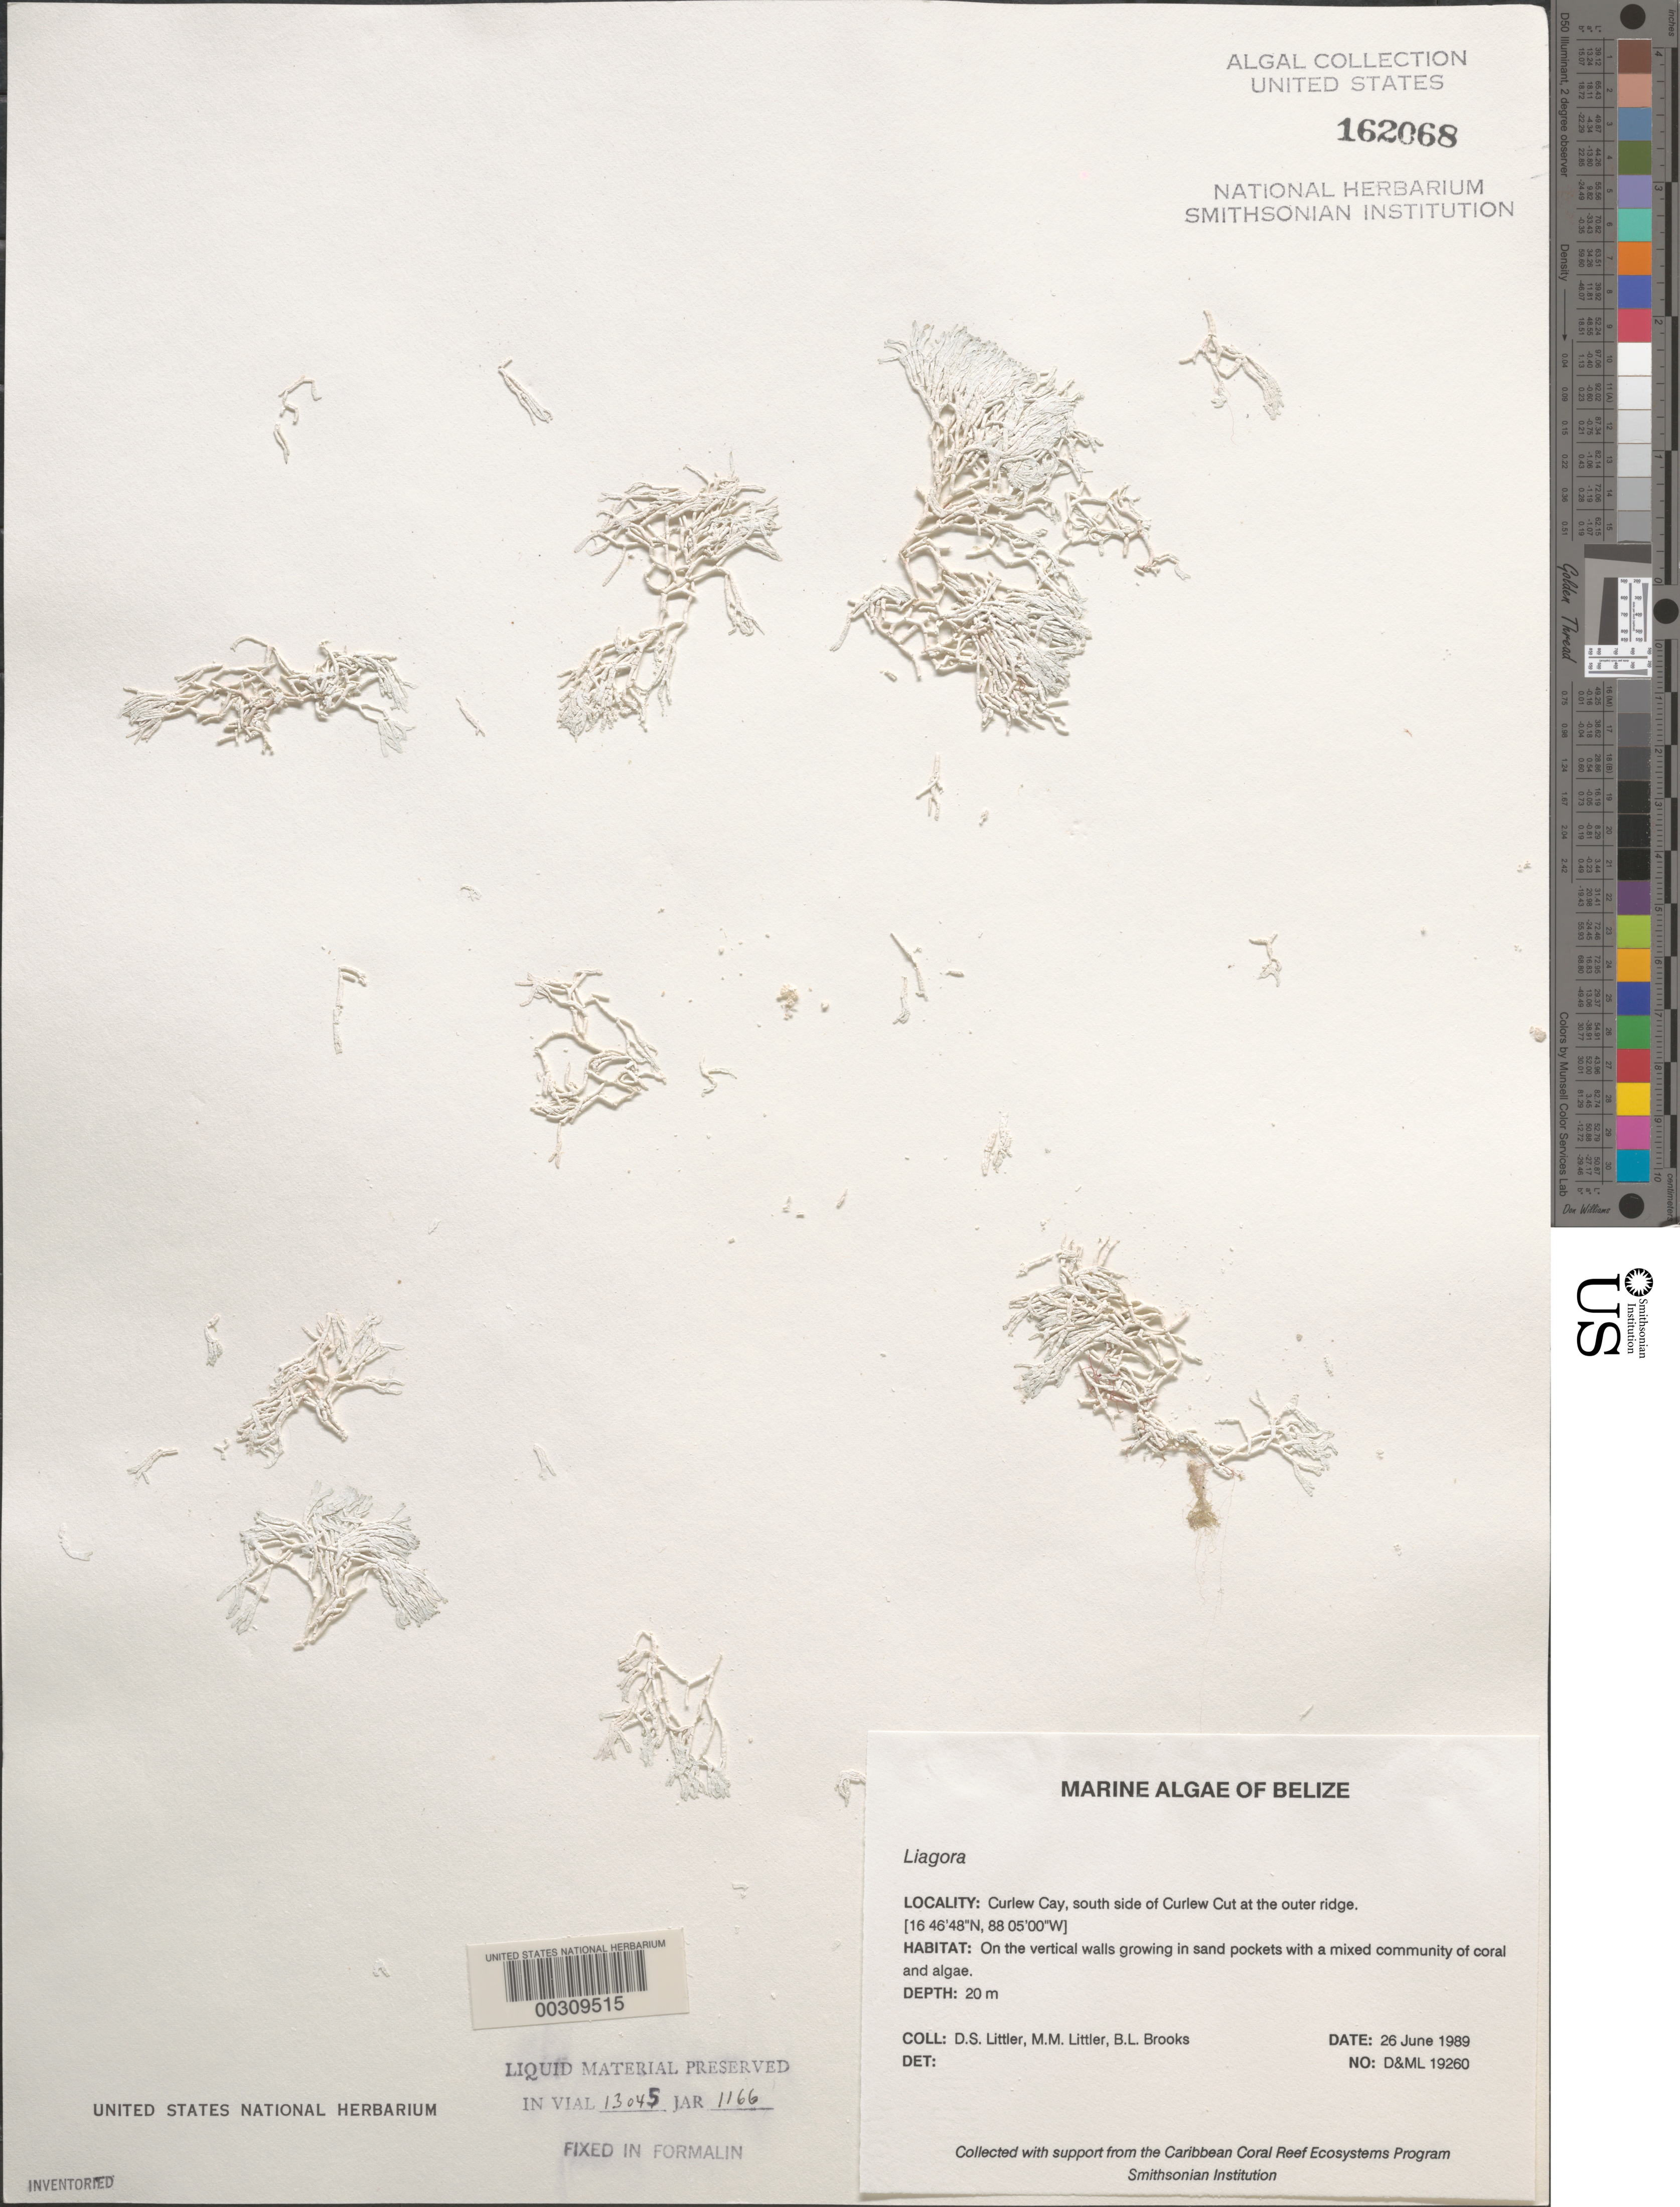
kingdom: Plantae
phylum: Rhodophyta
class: Florideophyceae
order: Nemaliales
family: Liagoraceae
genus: Liagora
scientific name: Liagora sp.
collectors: D. S. Littler, M. M. Littler & B. Brooks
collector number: D&ML 19260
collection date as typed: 26 Jun 1989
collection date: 1989-06-26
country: Belize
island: Curlew Cay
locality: Curlew Cut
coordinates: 16 46' 48" N, 88 05' 00" w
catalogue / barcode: US 162068